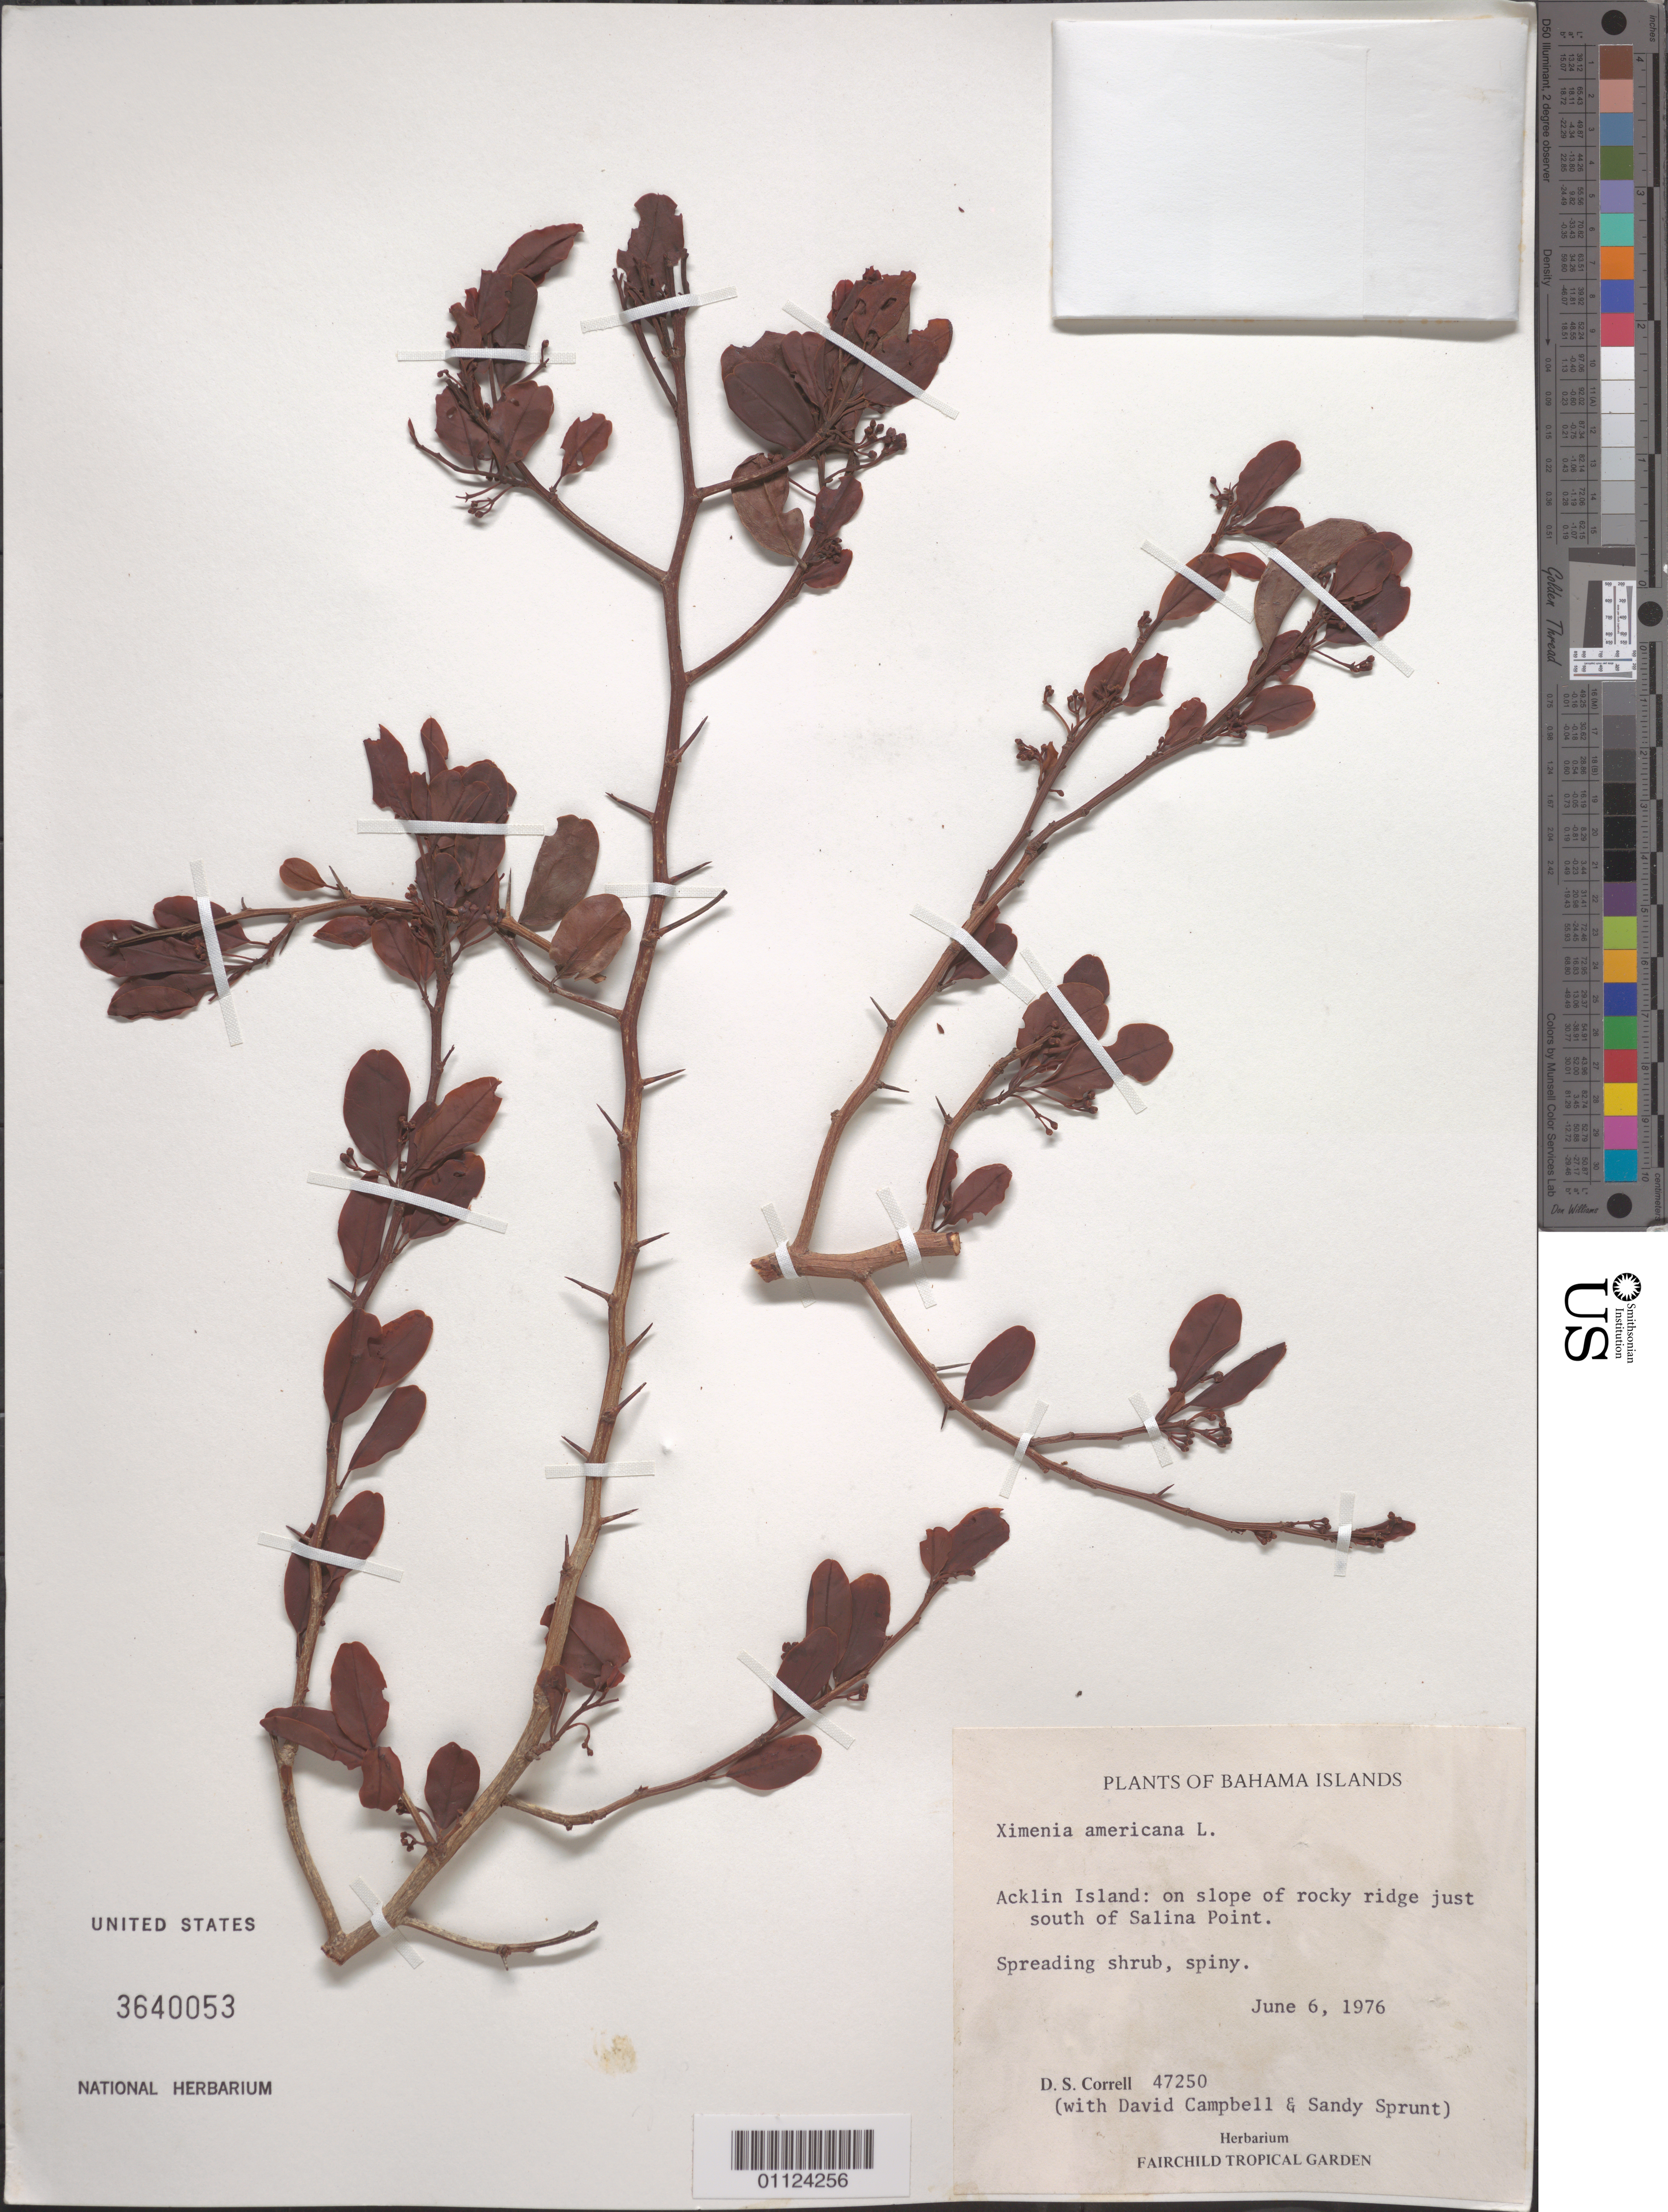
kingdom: Plantae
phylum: Tracheophyta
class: Magnoliopsida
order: Santalales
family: Ximeniaceae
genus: Ximenia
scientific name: Ximenia americana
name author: L.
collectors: D. S. Correll, D. Campbell & S. V. Sprunt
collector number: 47250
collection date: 1976-06-06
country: Bahamas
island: Acklin I.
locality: Salina Point, just south of.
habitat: On slope of rocky ridge.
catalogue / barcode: US 3640053